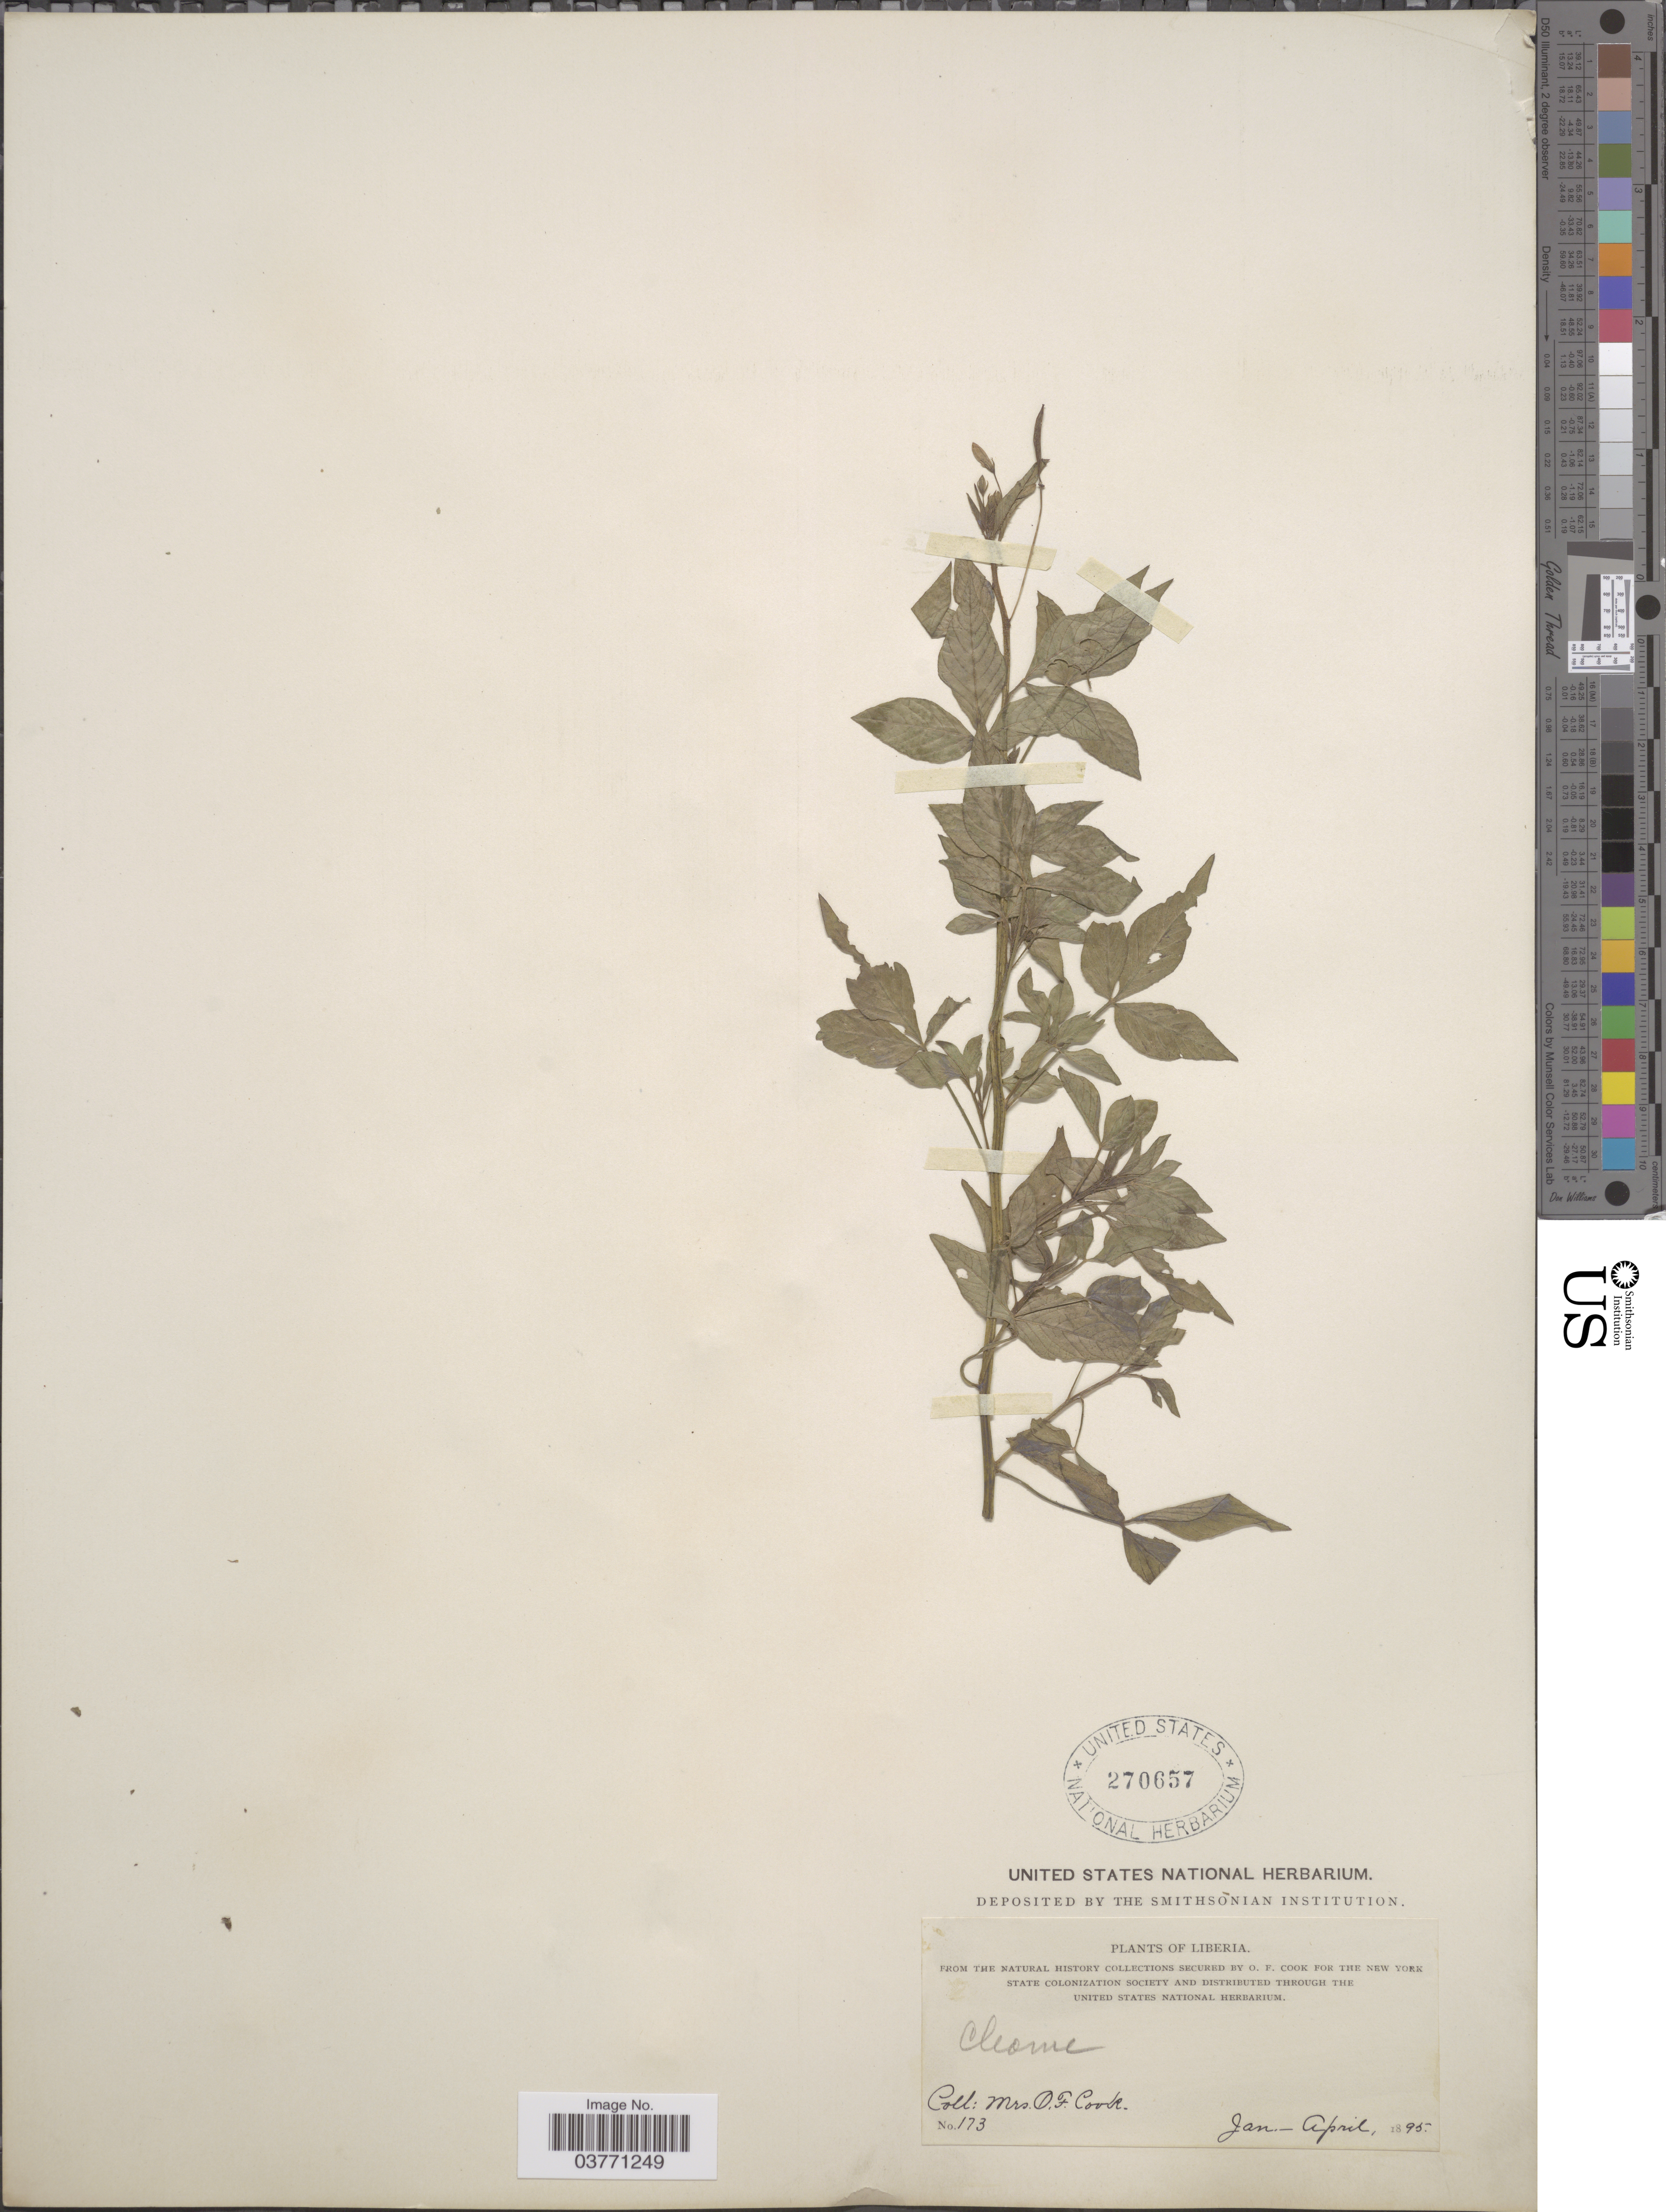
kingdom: Plantae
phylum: Tracheophyta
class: Magnoliopsida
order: Brassicales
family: Cleomaceae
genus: Sieruela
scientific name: Sieruela rutidosperma var. rutidosperma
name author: (DC.) Roalson & J.C. Hall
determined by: Strong, Mark T., (BOT), Smithsonian Institution - National Museum of Natural History (UNITED STATES)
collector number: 173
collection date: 1895-01/1895-04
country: Liberia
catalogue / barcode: US 270657